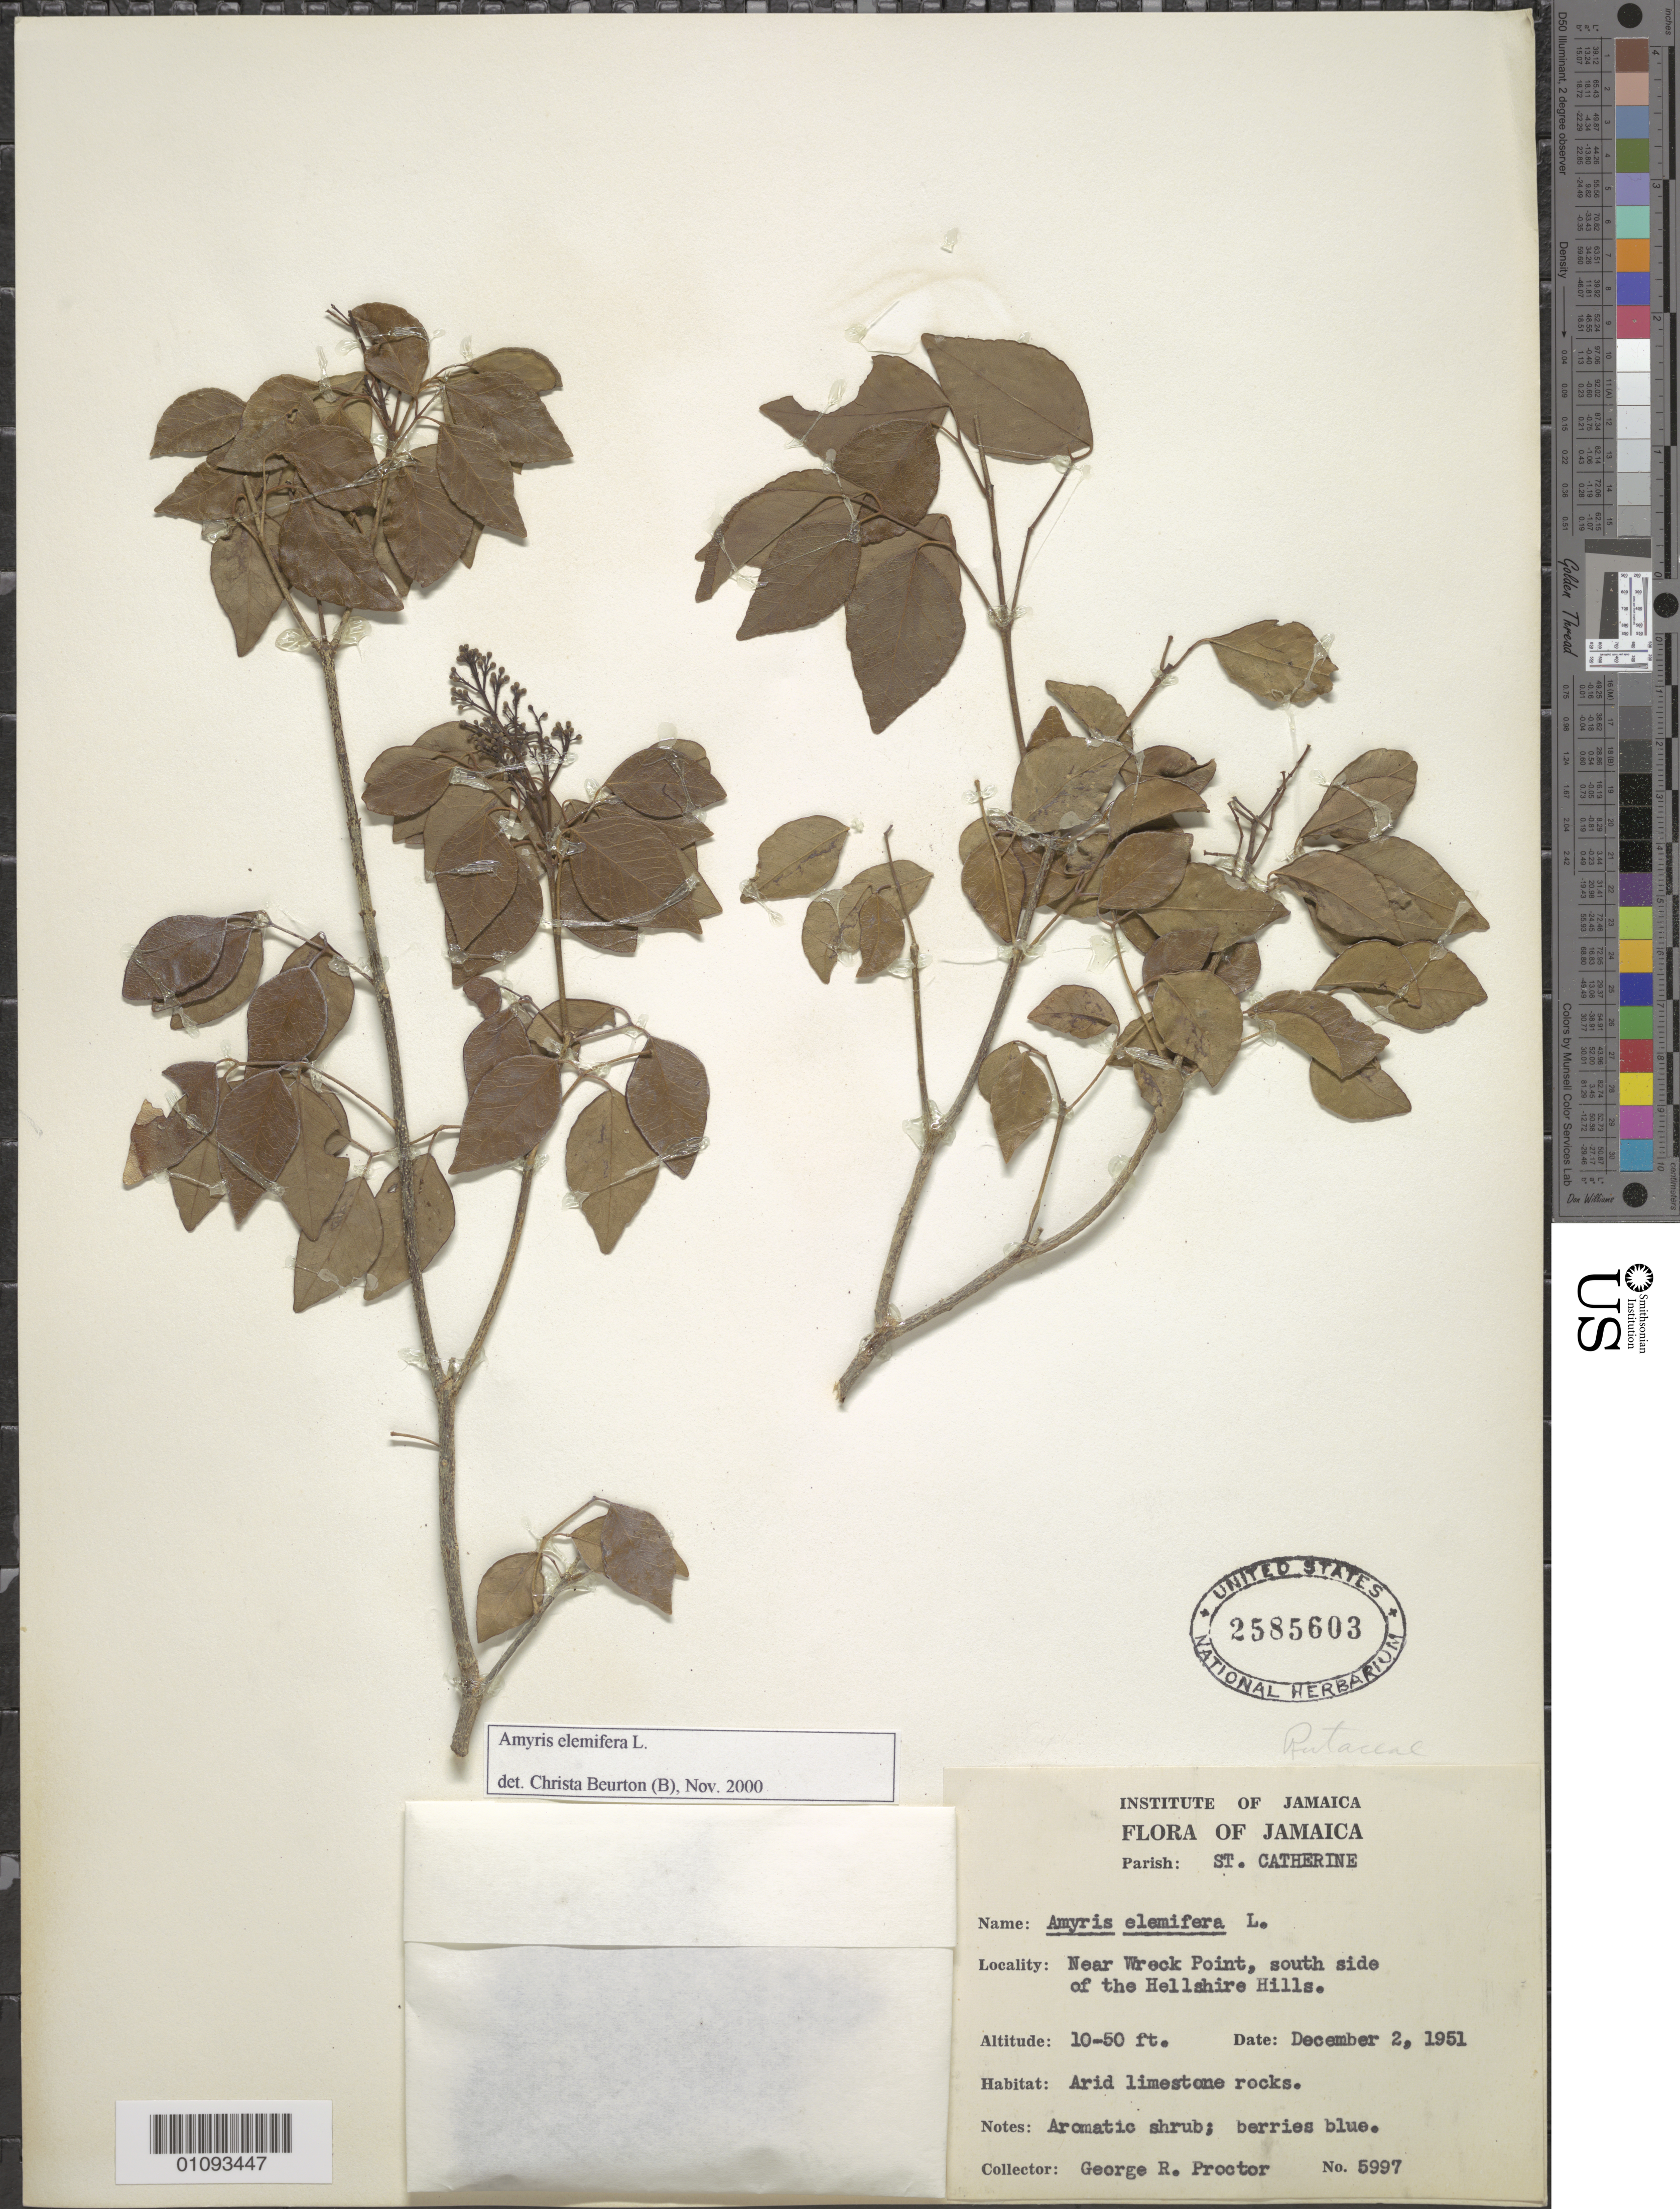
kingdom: Plantae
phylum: Tracheophyta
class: Magnoliopsida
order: Sapindales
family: Rutaceae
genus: Amyris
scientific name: Amyris elemifera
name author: L.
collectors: G. R. Proctor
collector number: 5997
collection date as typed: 02 Dec 1951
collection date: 1951-12-02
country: Jamaica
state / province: Saint Catherine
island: Jamaica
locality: Near Wreck Point, S side of Hellshire Hills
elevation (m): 3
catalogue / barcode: US 2585603